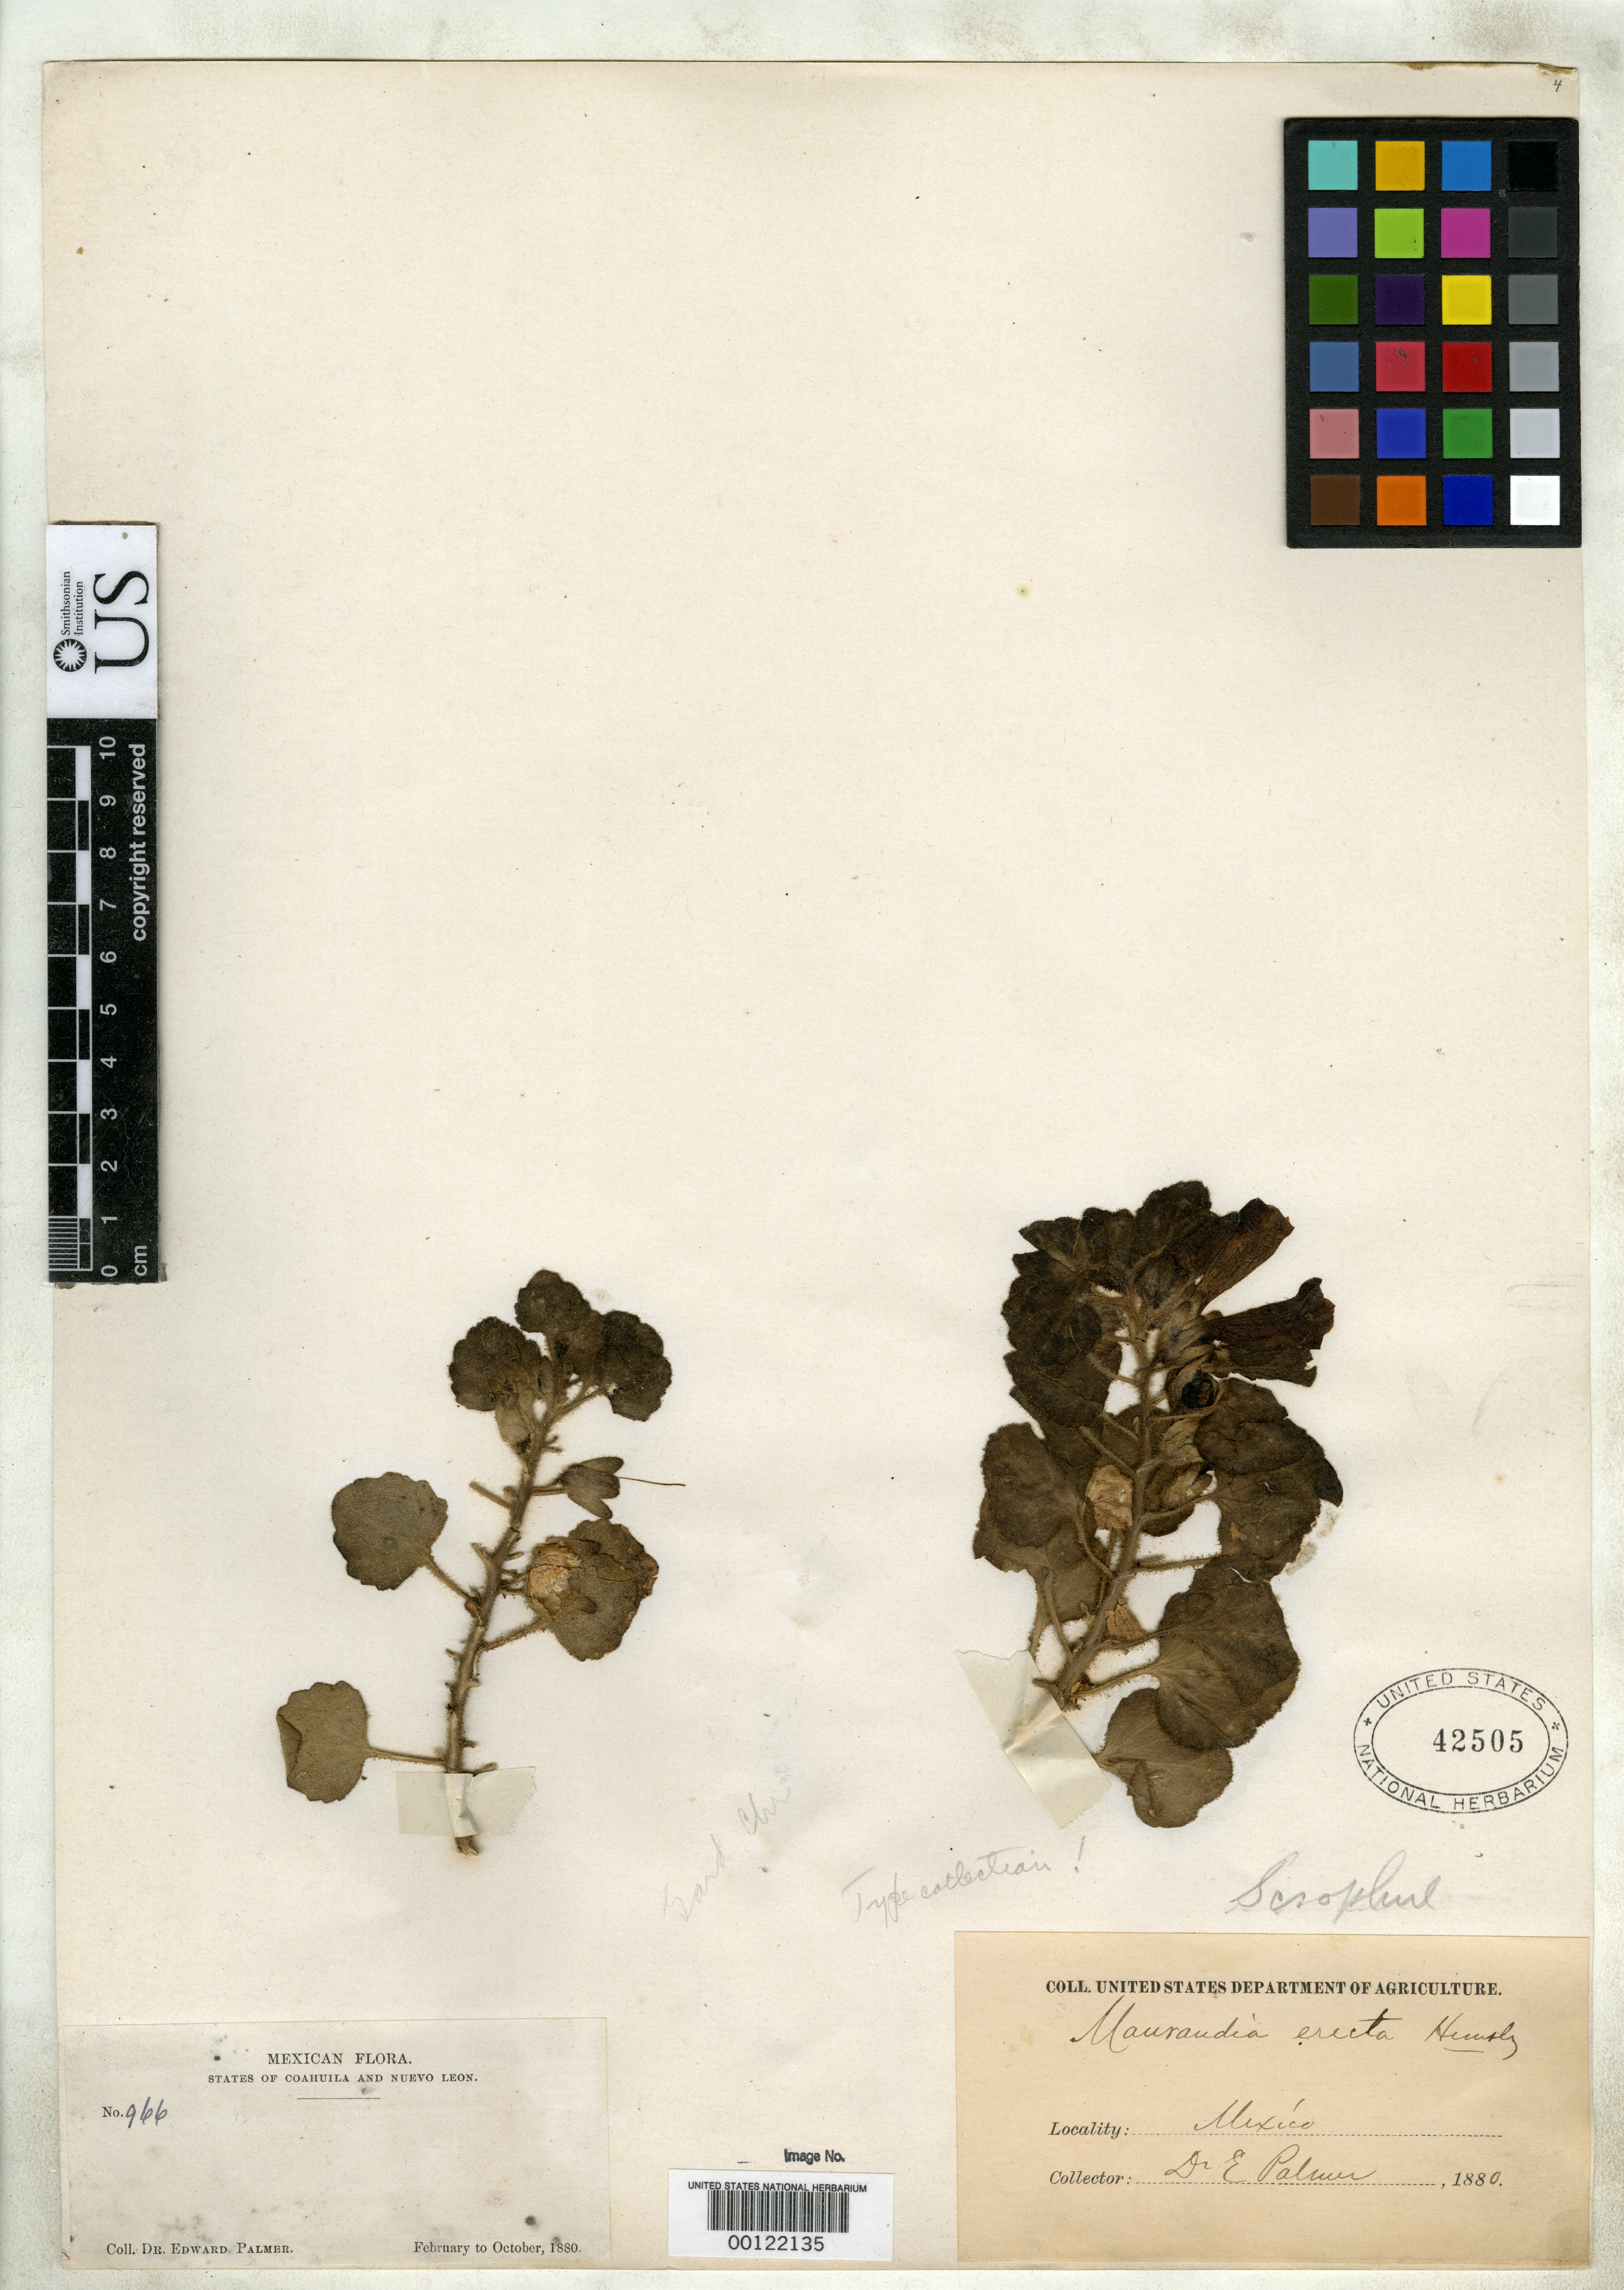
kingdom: Plantae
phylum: Tracheophyta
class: Magnoliopsida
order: Lamiales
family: Plantaginaceae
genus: Maurandya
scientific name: Maurandya erecta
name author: Hemsl.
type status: Type Collection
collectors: E. Palmer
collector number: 966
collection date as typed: Feb 1880 to -- Oct 1880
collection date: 1880-02/1880-10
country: Mexico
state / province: Coahuila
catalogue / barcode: US 42505